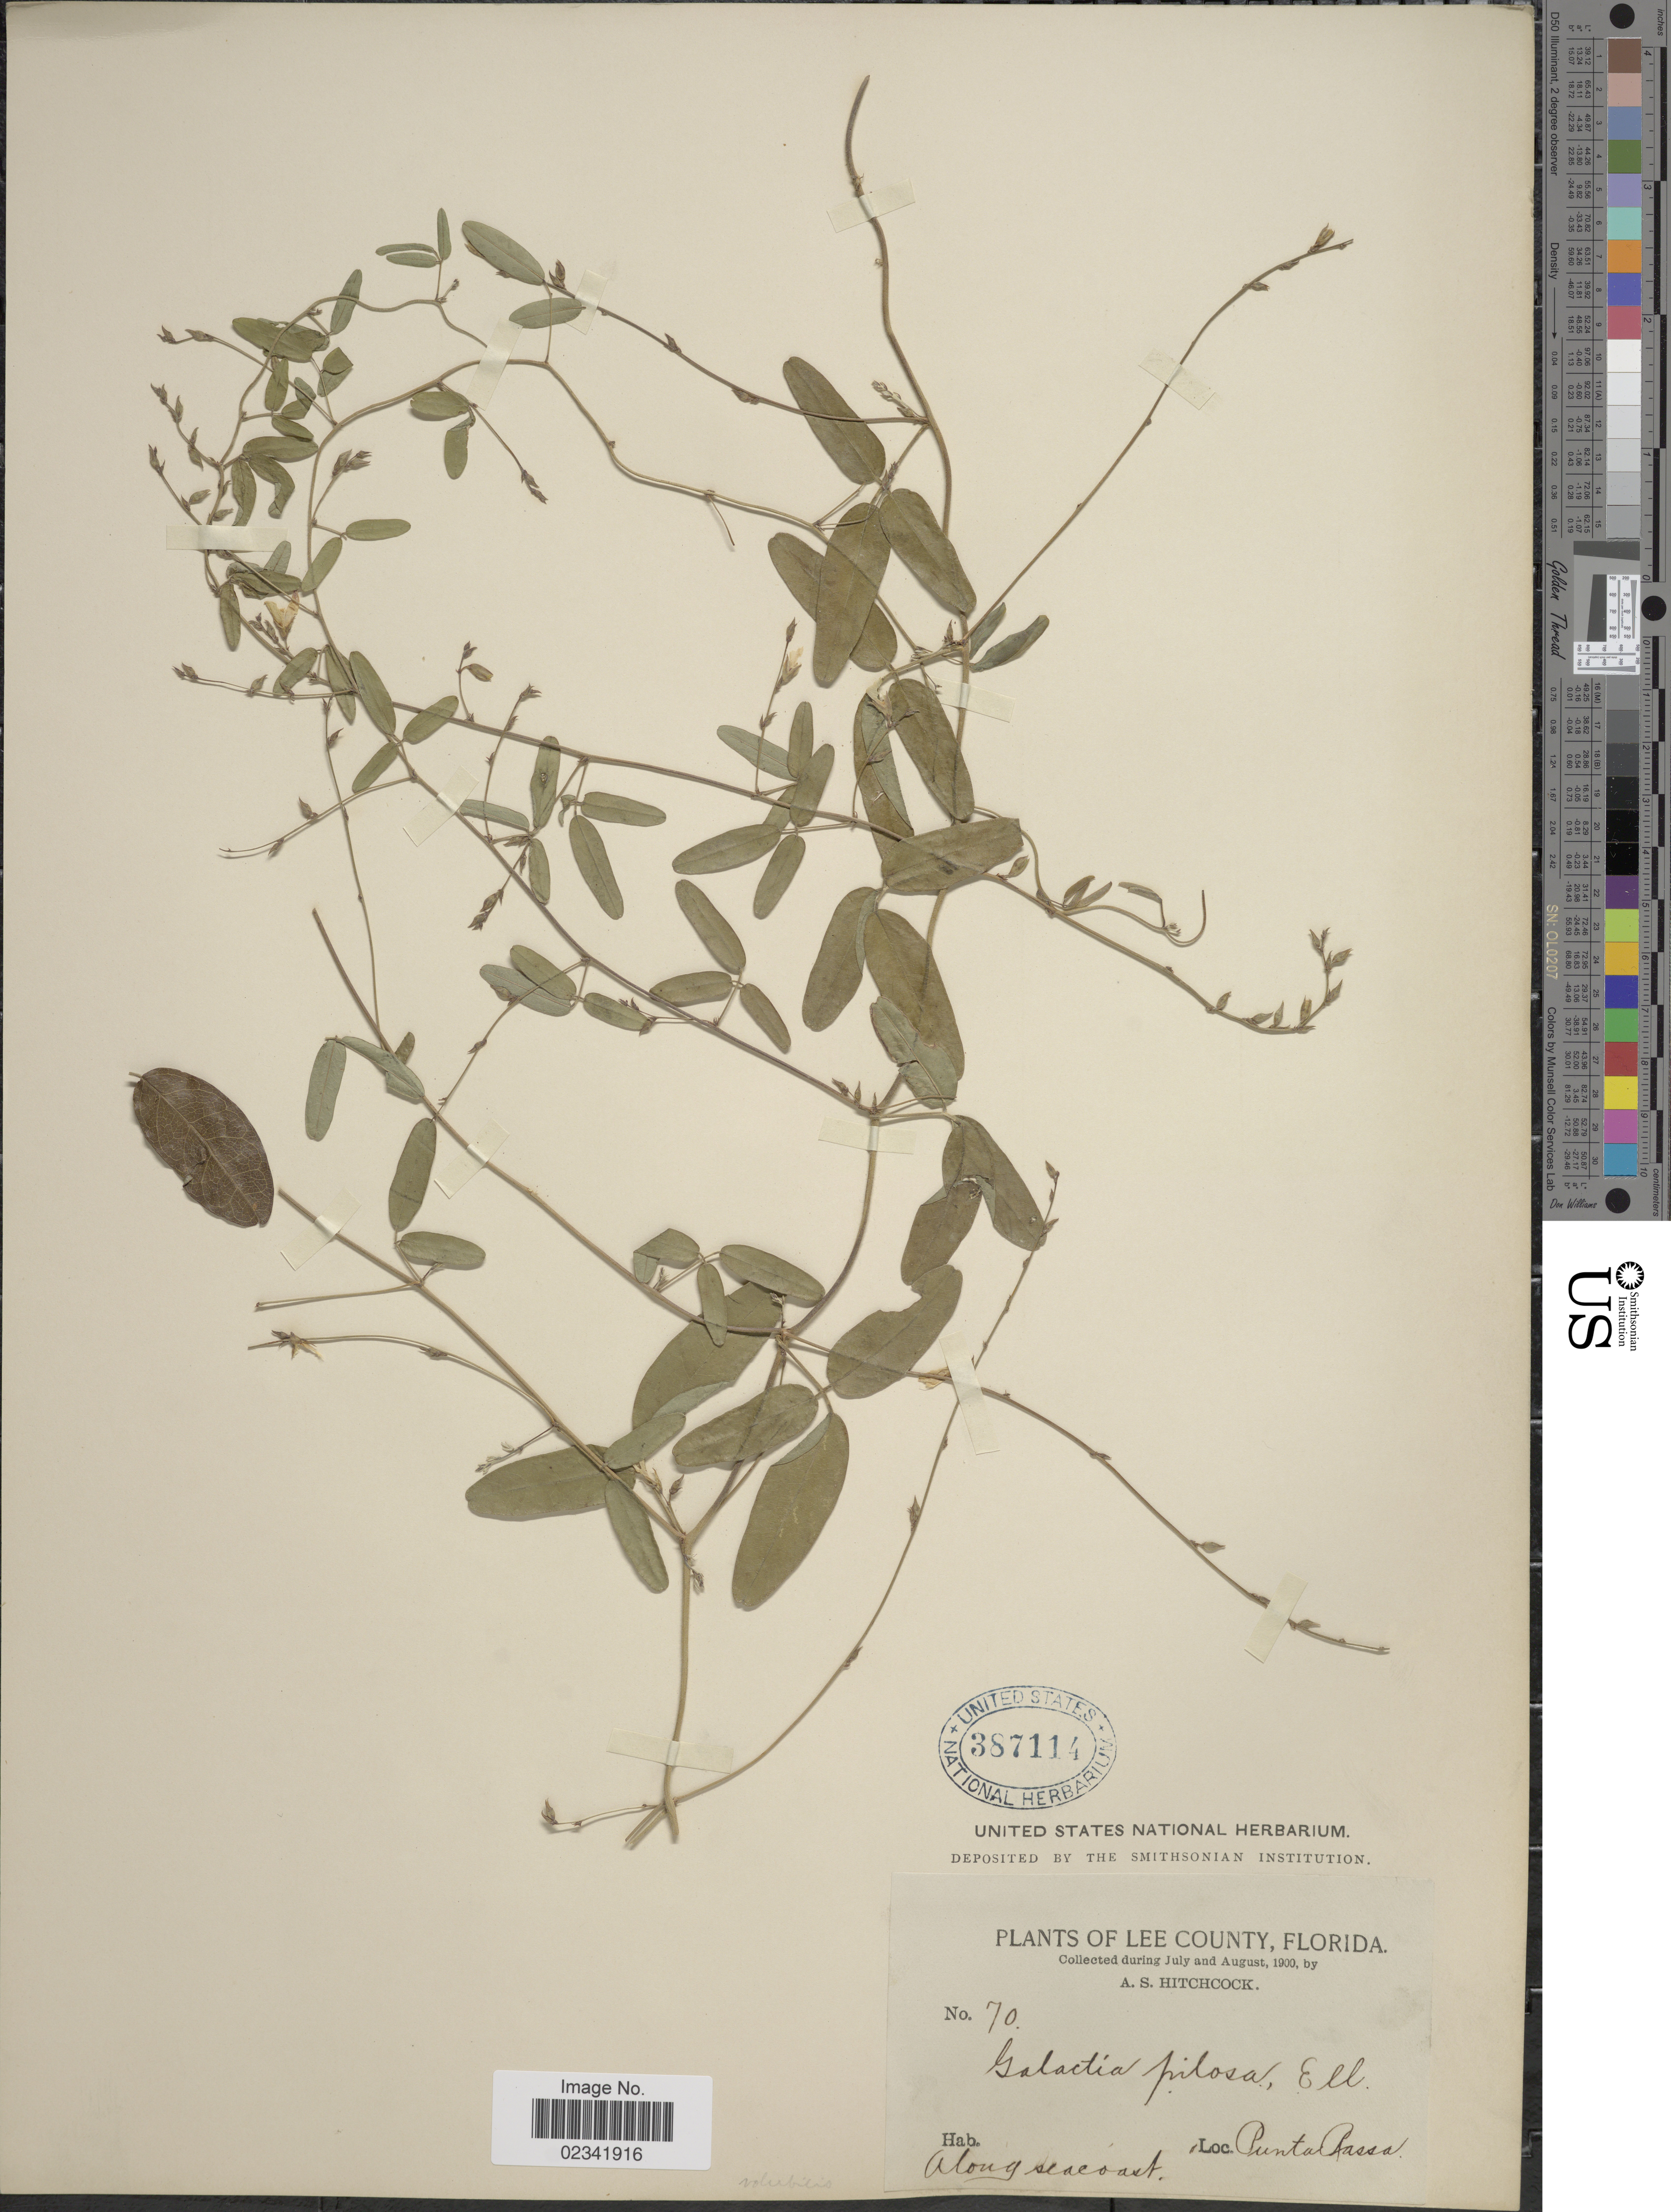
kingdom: Plantae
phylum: Tracheophyta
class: Magnoliopsida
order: Fabales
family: Fabaceae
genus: Galactia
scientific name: Galactia volubilis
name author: (L.) Britton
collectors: A. S. Hitchcock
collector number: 70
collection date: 1900-07/1900-08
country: United States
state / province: Florida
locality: Lee County, Florida, Punta Passa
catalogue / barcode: US 387114